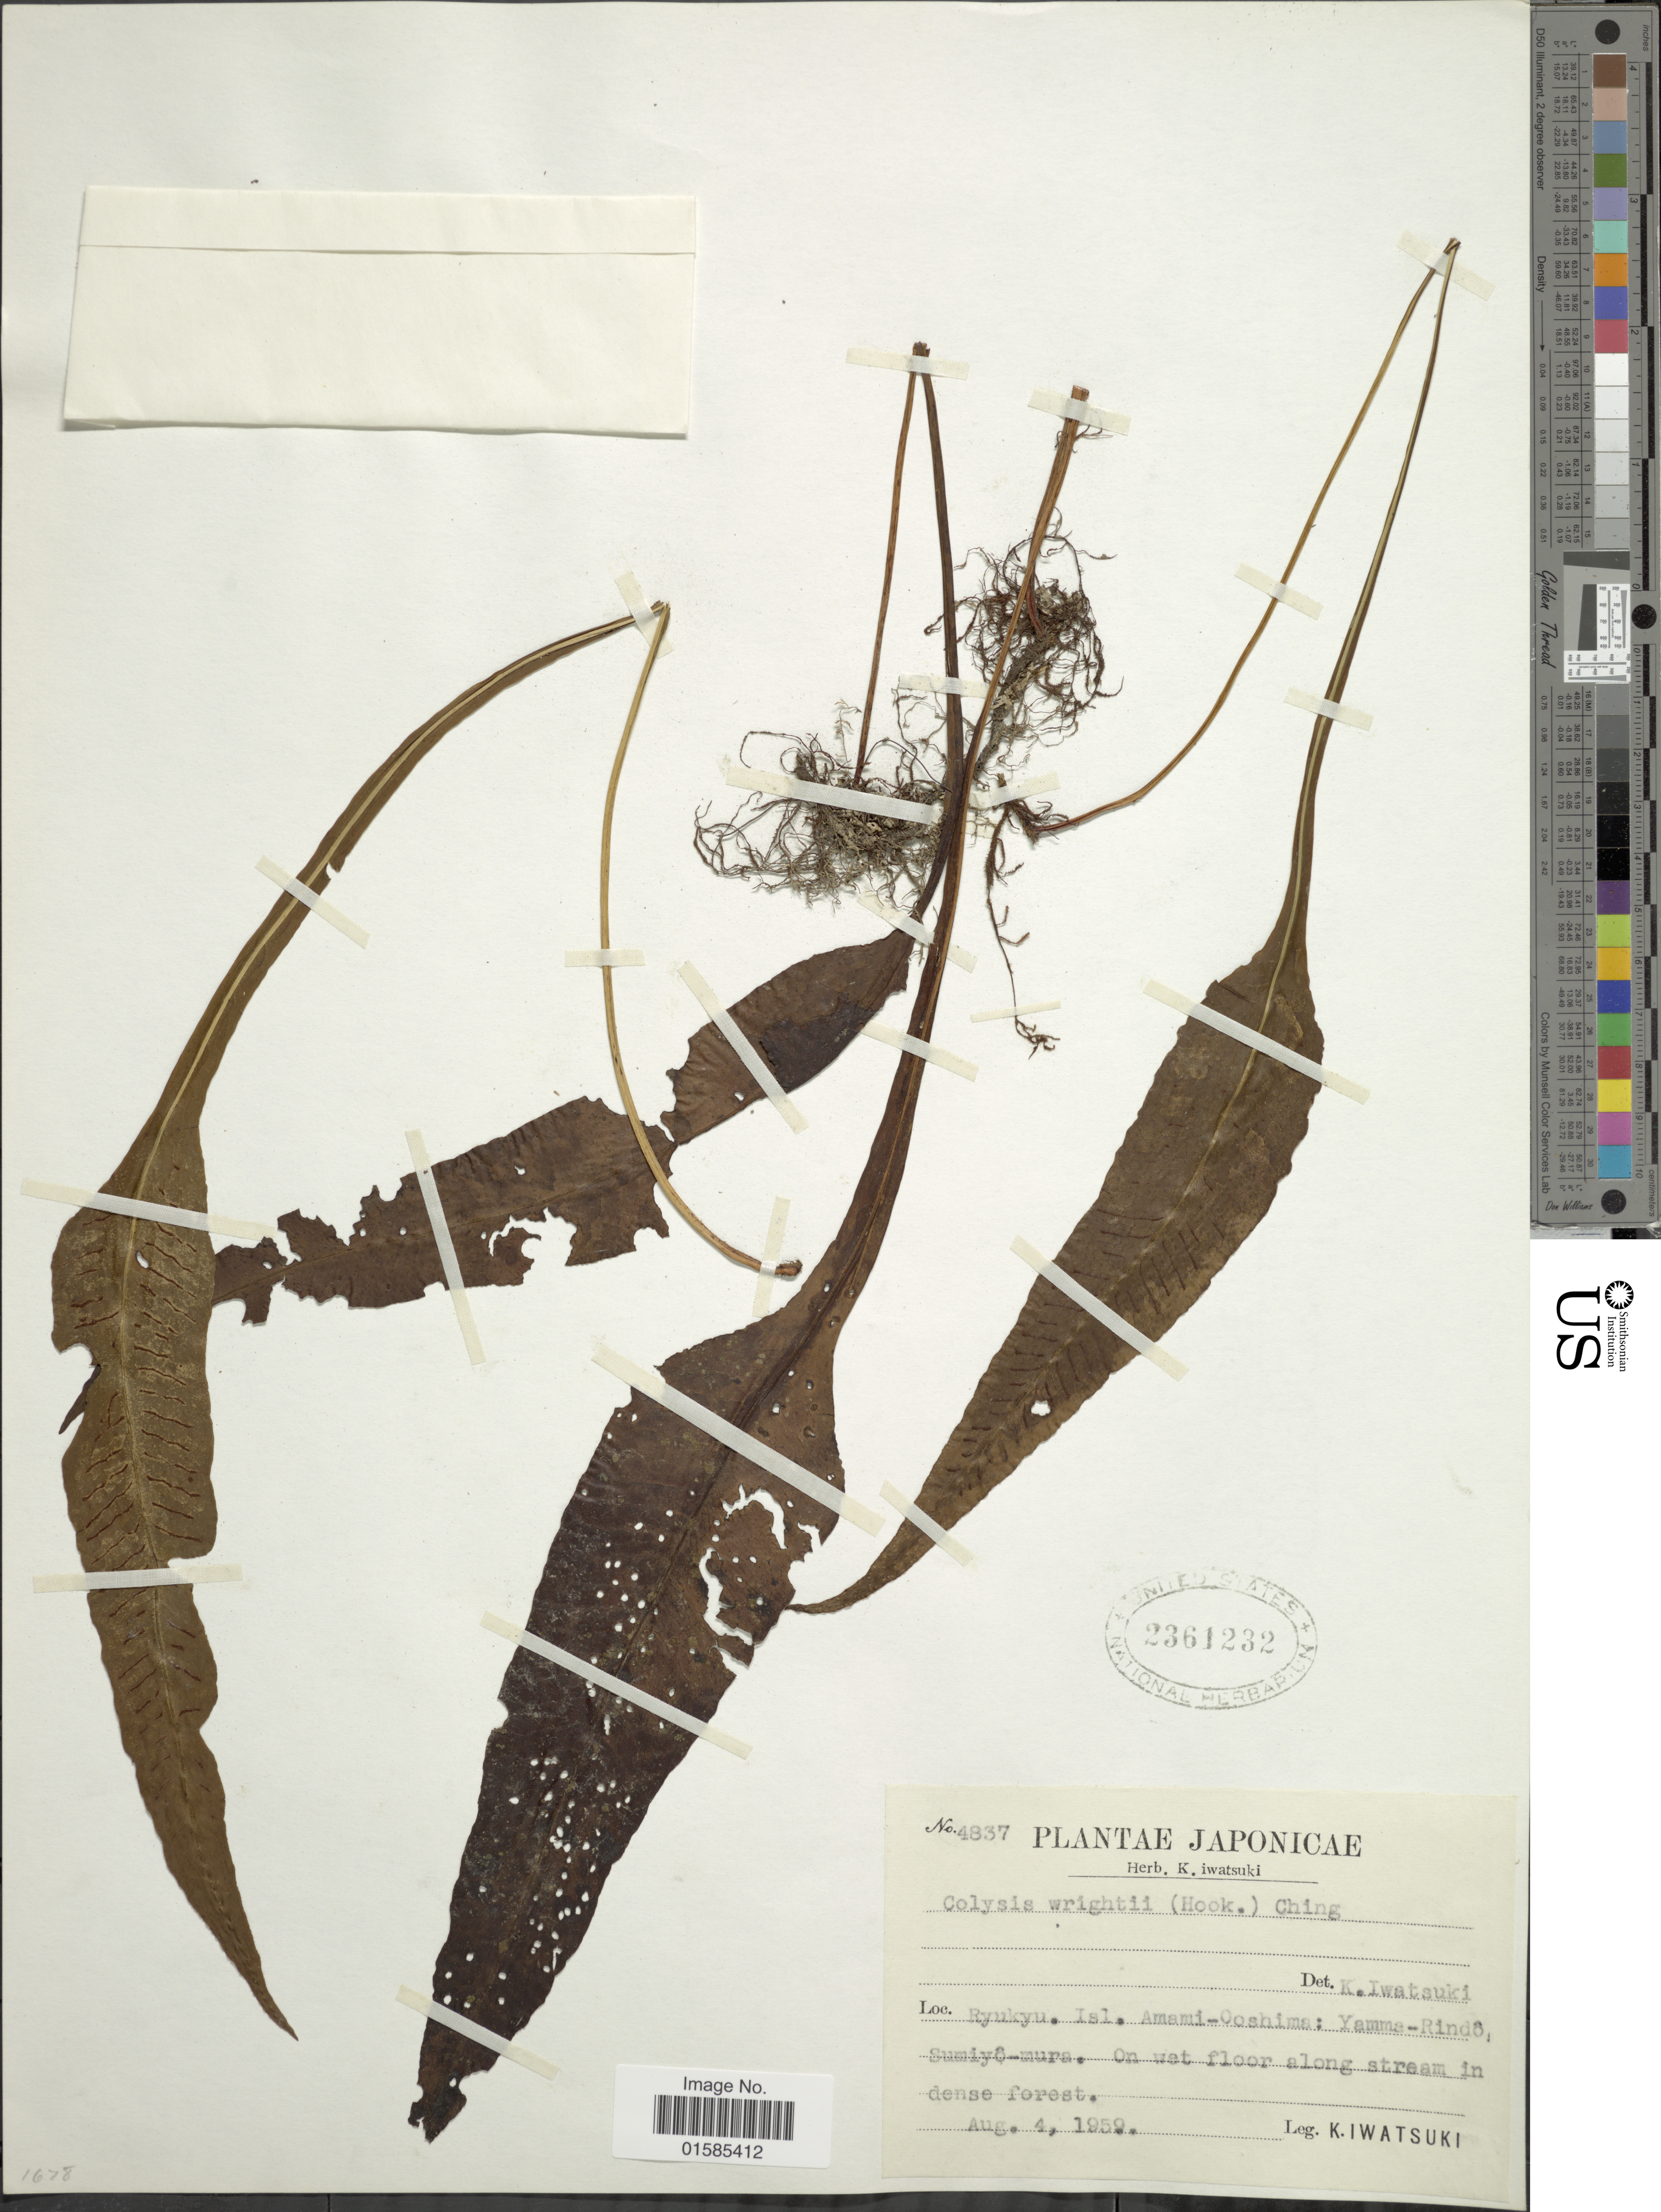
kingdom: Plantae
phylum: Tracheophyta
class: Polypodiopsida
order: Polypodiales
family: Polypodiaceae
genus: Leptochilus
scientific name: Leptochilus wrightii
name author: (Hook.) X.C. Zhang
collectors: K. Iwatsuki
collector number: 4837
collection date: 1959-08-04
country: Japan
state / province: Okinawa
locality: Japonicae, Ryukyu. Isl. Amami-Ooshima: Yamma-Rindo, Sumiyo-mura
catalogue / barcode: US 2361232